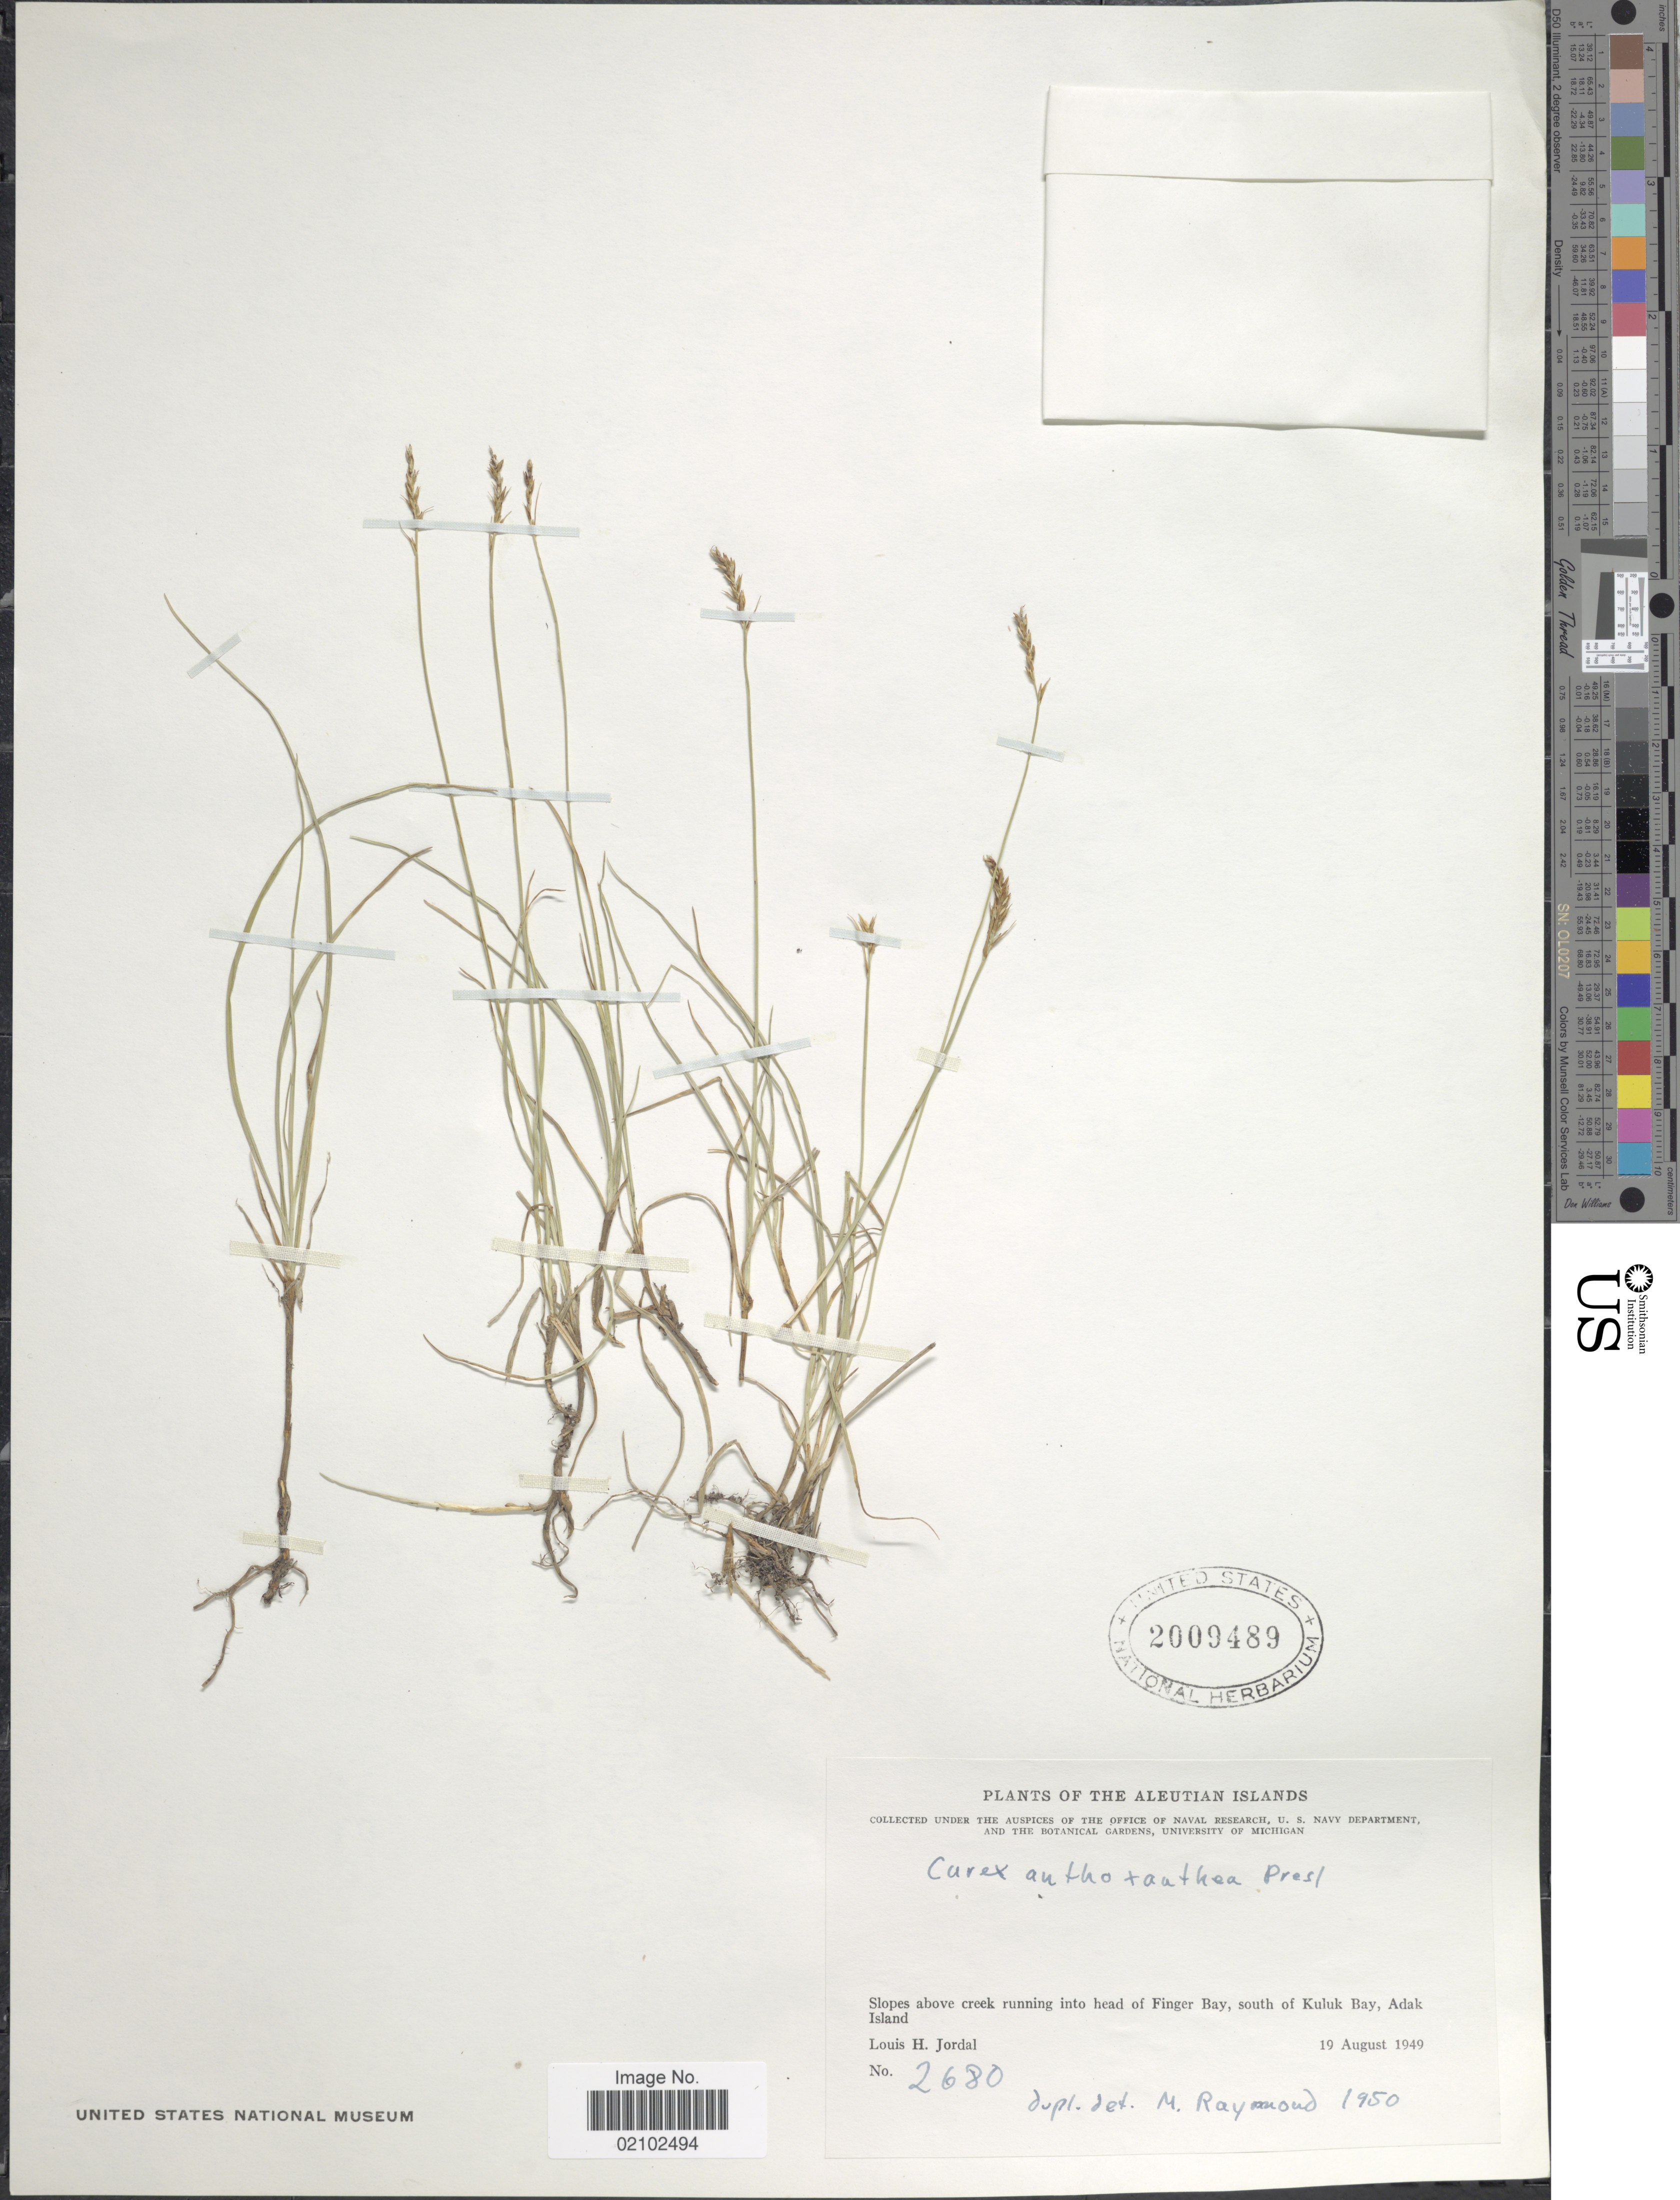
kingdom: Plantae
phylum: Tracheophyta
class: Liliopsida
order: Poales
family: Cyperaceae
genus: Carex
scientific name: Carex anthoxanthea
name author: J. Presl & C. Presl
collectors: L. Jordal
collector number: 2680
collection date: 1949-08-19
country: United States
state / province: Alaska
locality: The Aleutian Islands, Slopes above creek running into head of Finger Bay, south of Kuluk Bay, Adak Island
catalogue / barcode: US 2009489